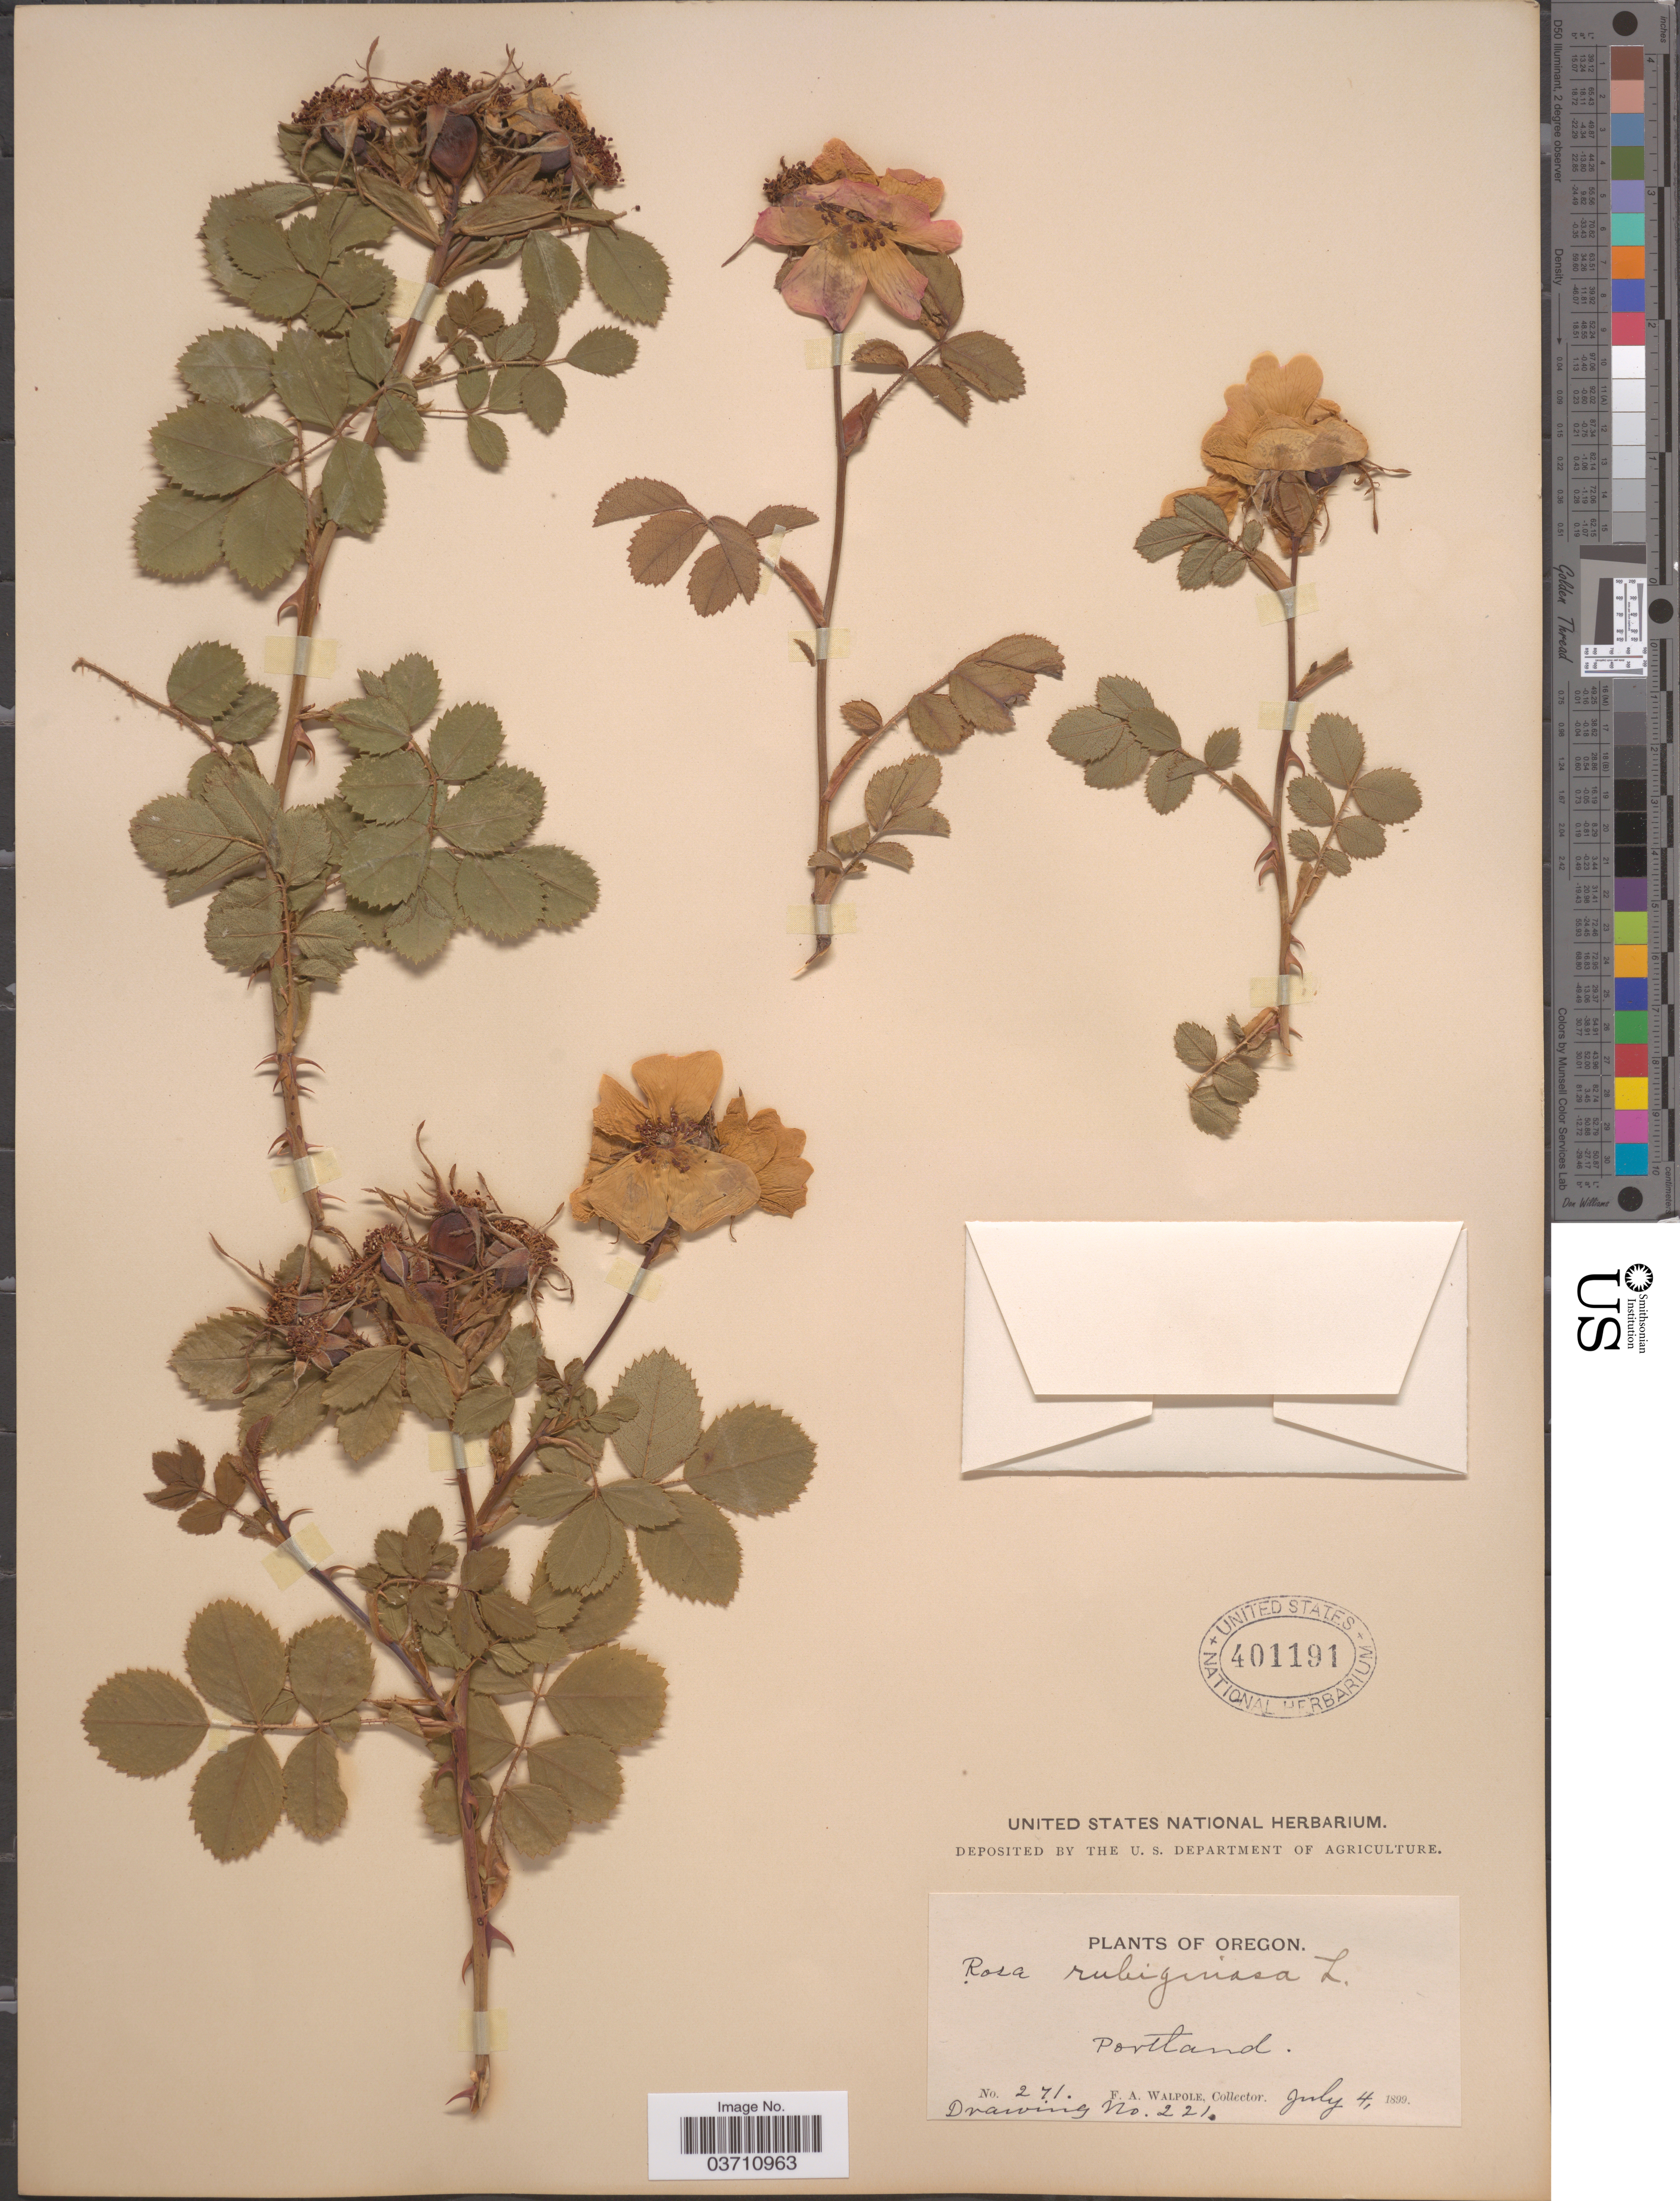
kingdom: Plantae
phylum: Tracheophyta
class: Magnoliopsida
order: Rosales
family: Rosaceae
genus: Rosa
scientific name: Rosa eglanteria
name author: L.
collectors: F. Walpole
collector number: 271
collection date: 1899-07-04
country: United States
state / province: Oregon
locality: Portland.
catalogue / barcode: US 401191